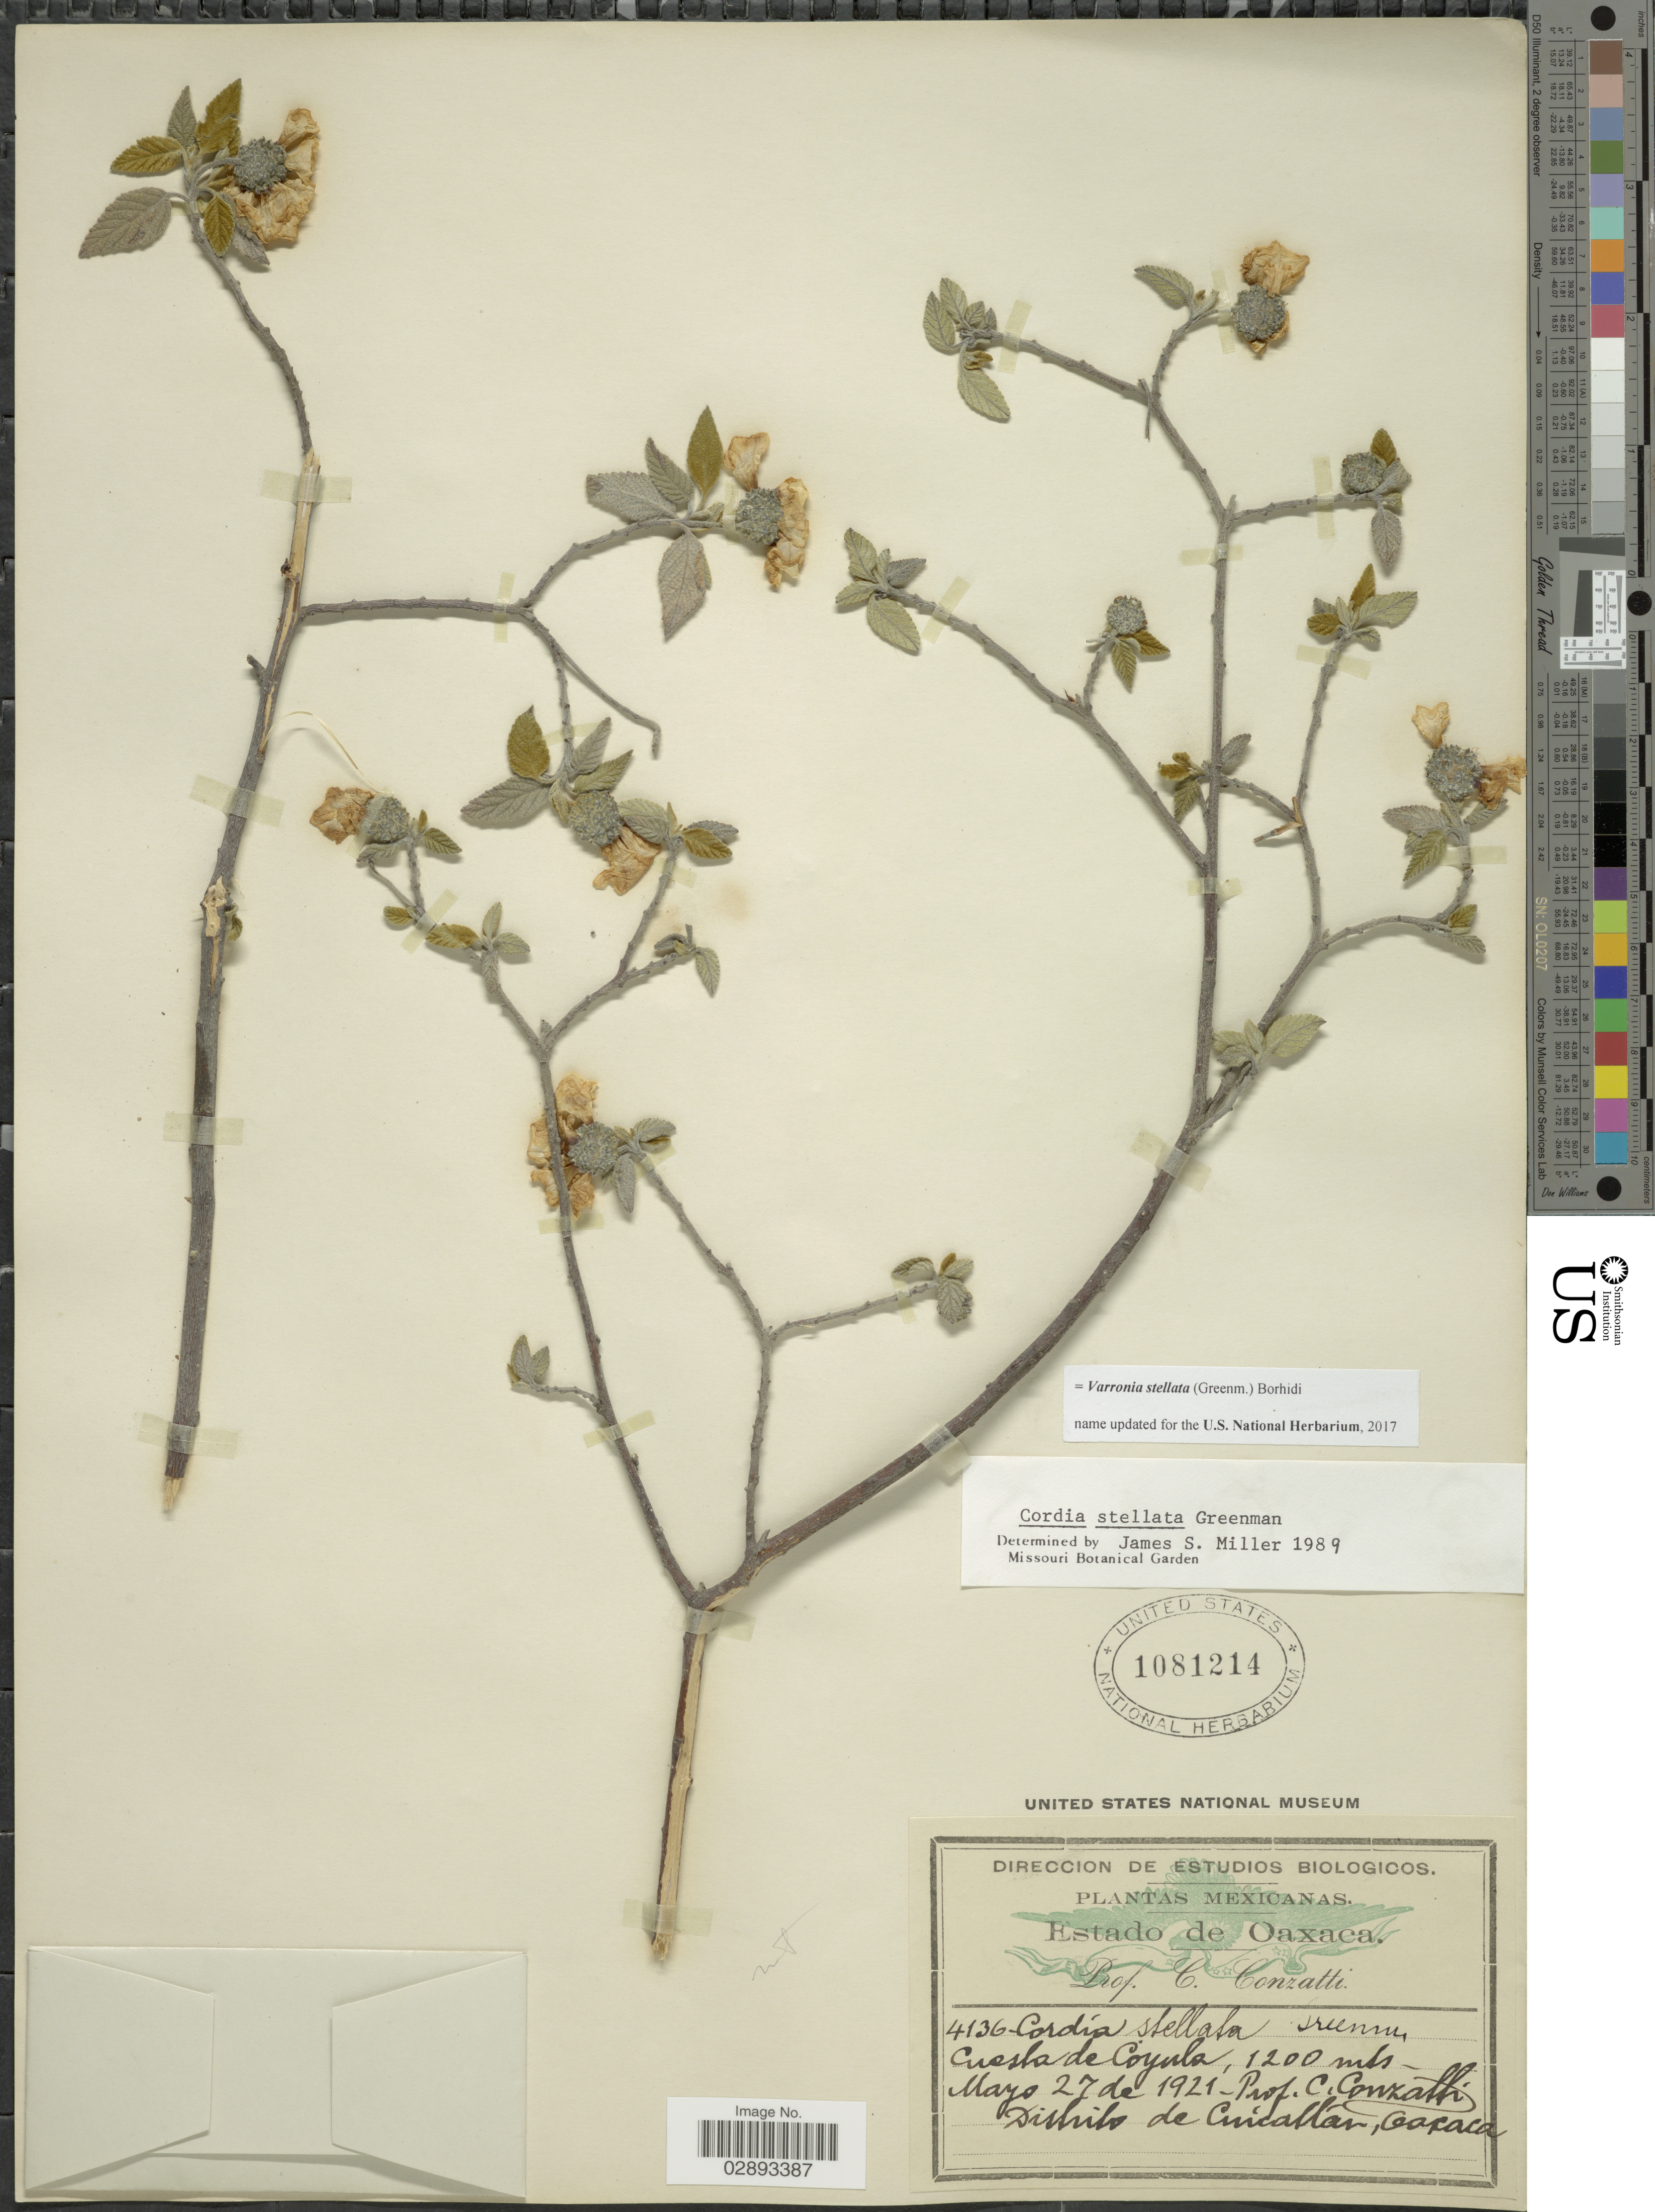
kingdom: Plantae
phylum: Tracheophyta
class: Magnoliopsida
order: Boraginales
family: Cordiaceae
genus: Varronia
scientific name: Varronia stellata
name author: (Greenm.) Borhidi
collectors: C. Conzatti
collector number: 4136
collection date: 1921-05-27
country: Mexico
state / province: Oaxaca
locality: Cuesta de Coyula, Distrito de Cuicatlan, Oaxaca.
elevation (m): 1200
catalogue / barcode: US 1081214